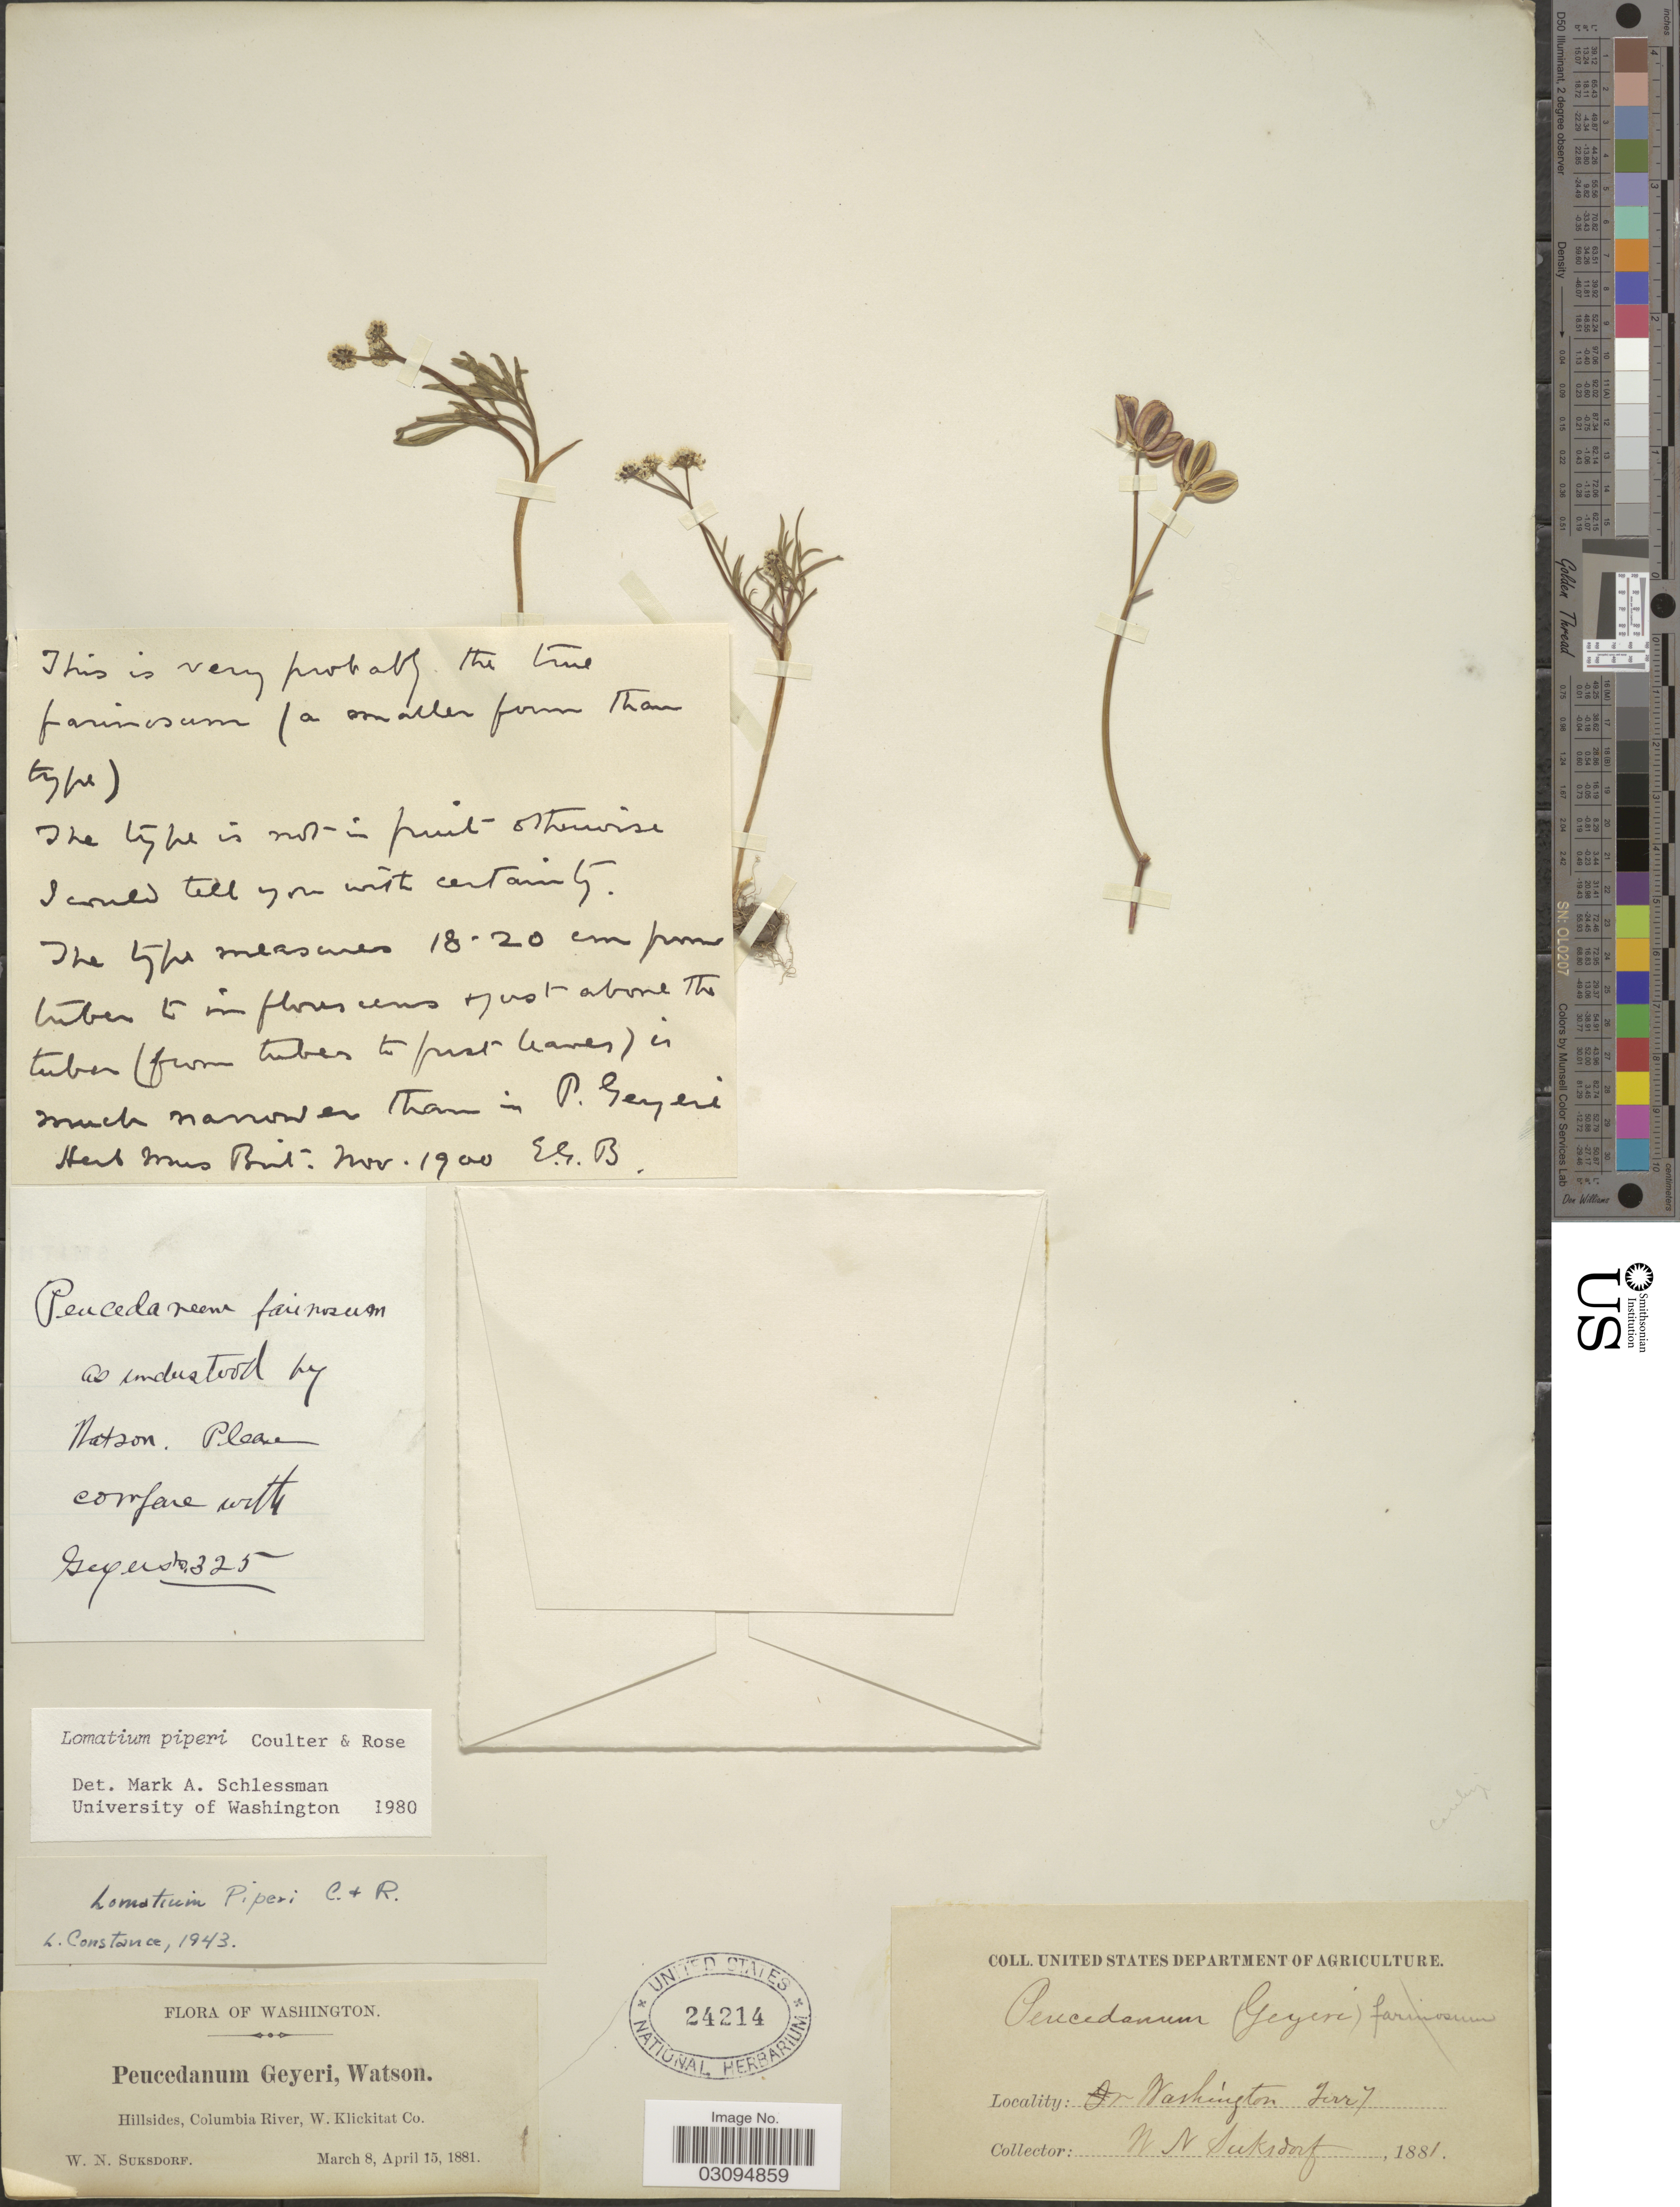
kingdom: Plantae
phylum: Tracheophyta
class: Magnoliopsida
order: Apiales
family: Apiaceae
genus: Lomatium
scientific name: Lomatium piperi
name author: J.M. Coult. & Rose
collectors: W. N. Suksdorf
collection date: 1881-03-08/1881-04-15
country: United States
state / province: Washington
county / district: Klickitat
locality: Hillsides, Columbia River, W. Klickitat Co.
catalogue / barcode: US 24214